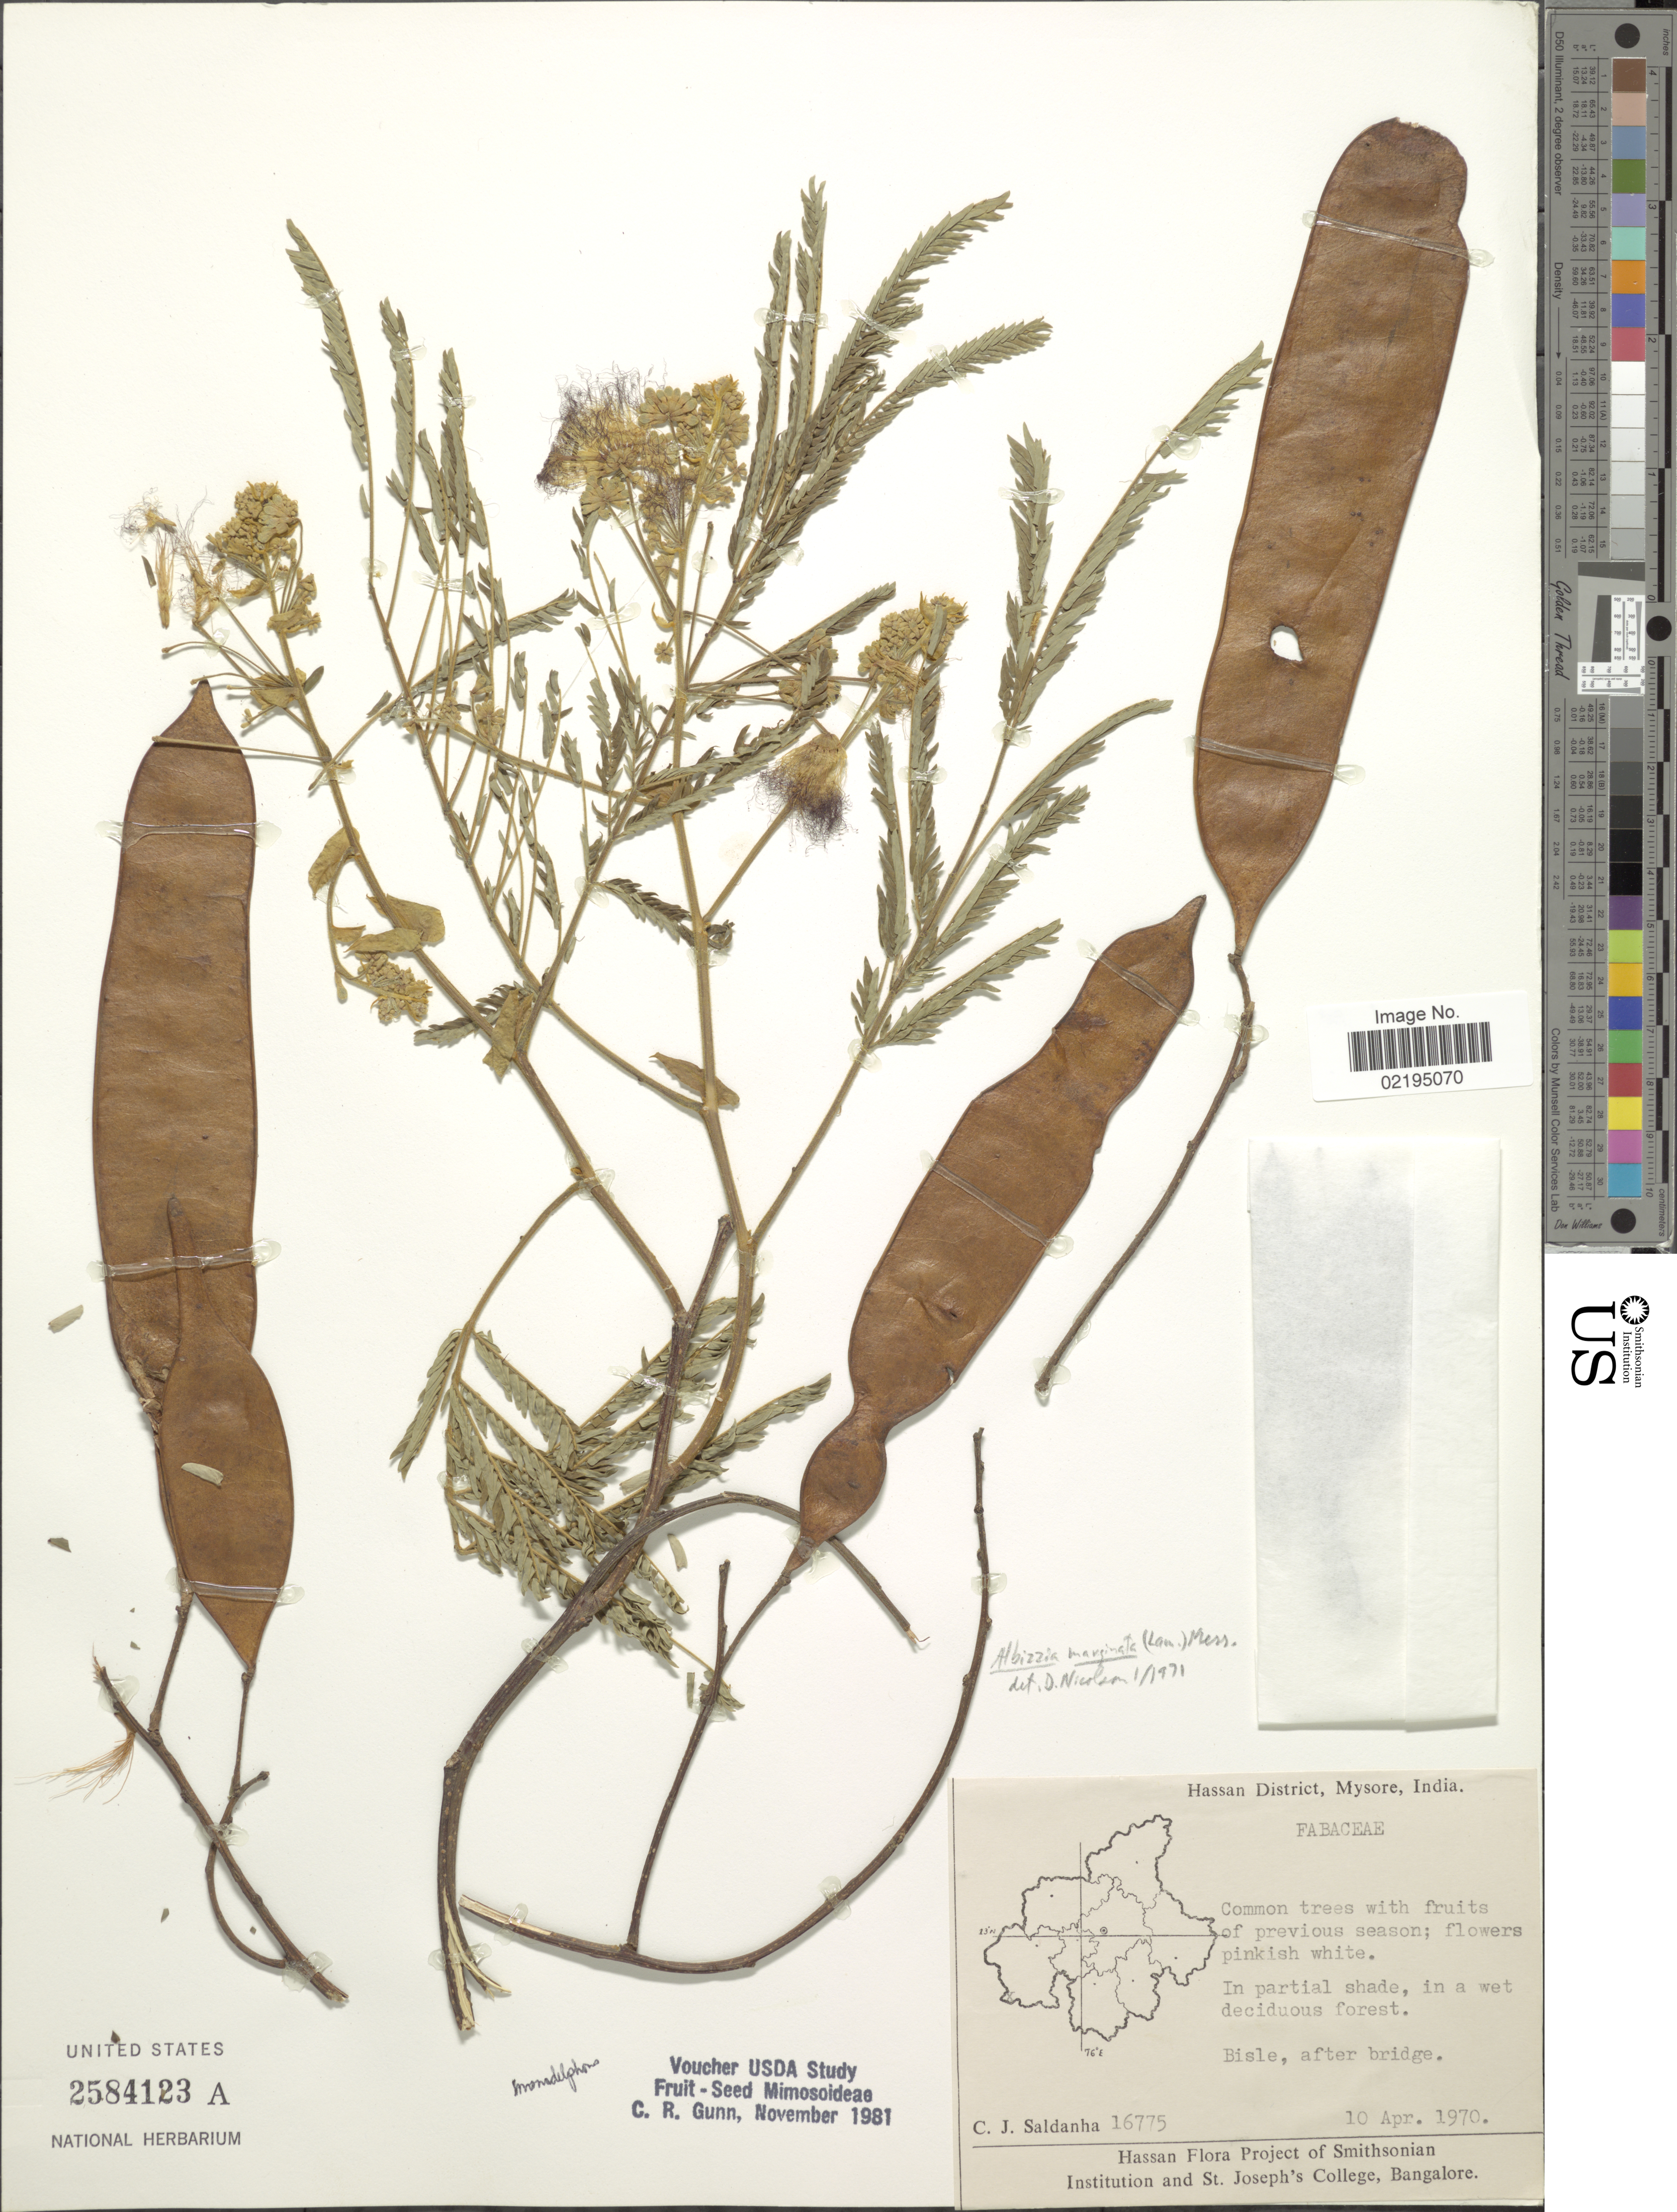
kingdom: Plantae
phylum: Tracheophyta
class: Magnoliopsida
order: Fabales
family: Fabaceae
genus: Albizia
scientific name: Albizia marginata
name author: Merr.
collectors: C. J. Saldanha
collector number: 16775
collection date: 1970-04-10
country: India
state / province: Karnataka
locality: Hassan District, Mysore, Bisle, after bridge.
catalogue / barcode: US 2584123A